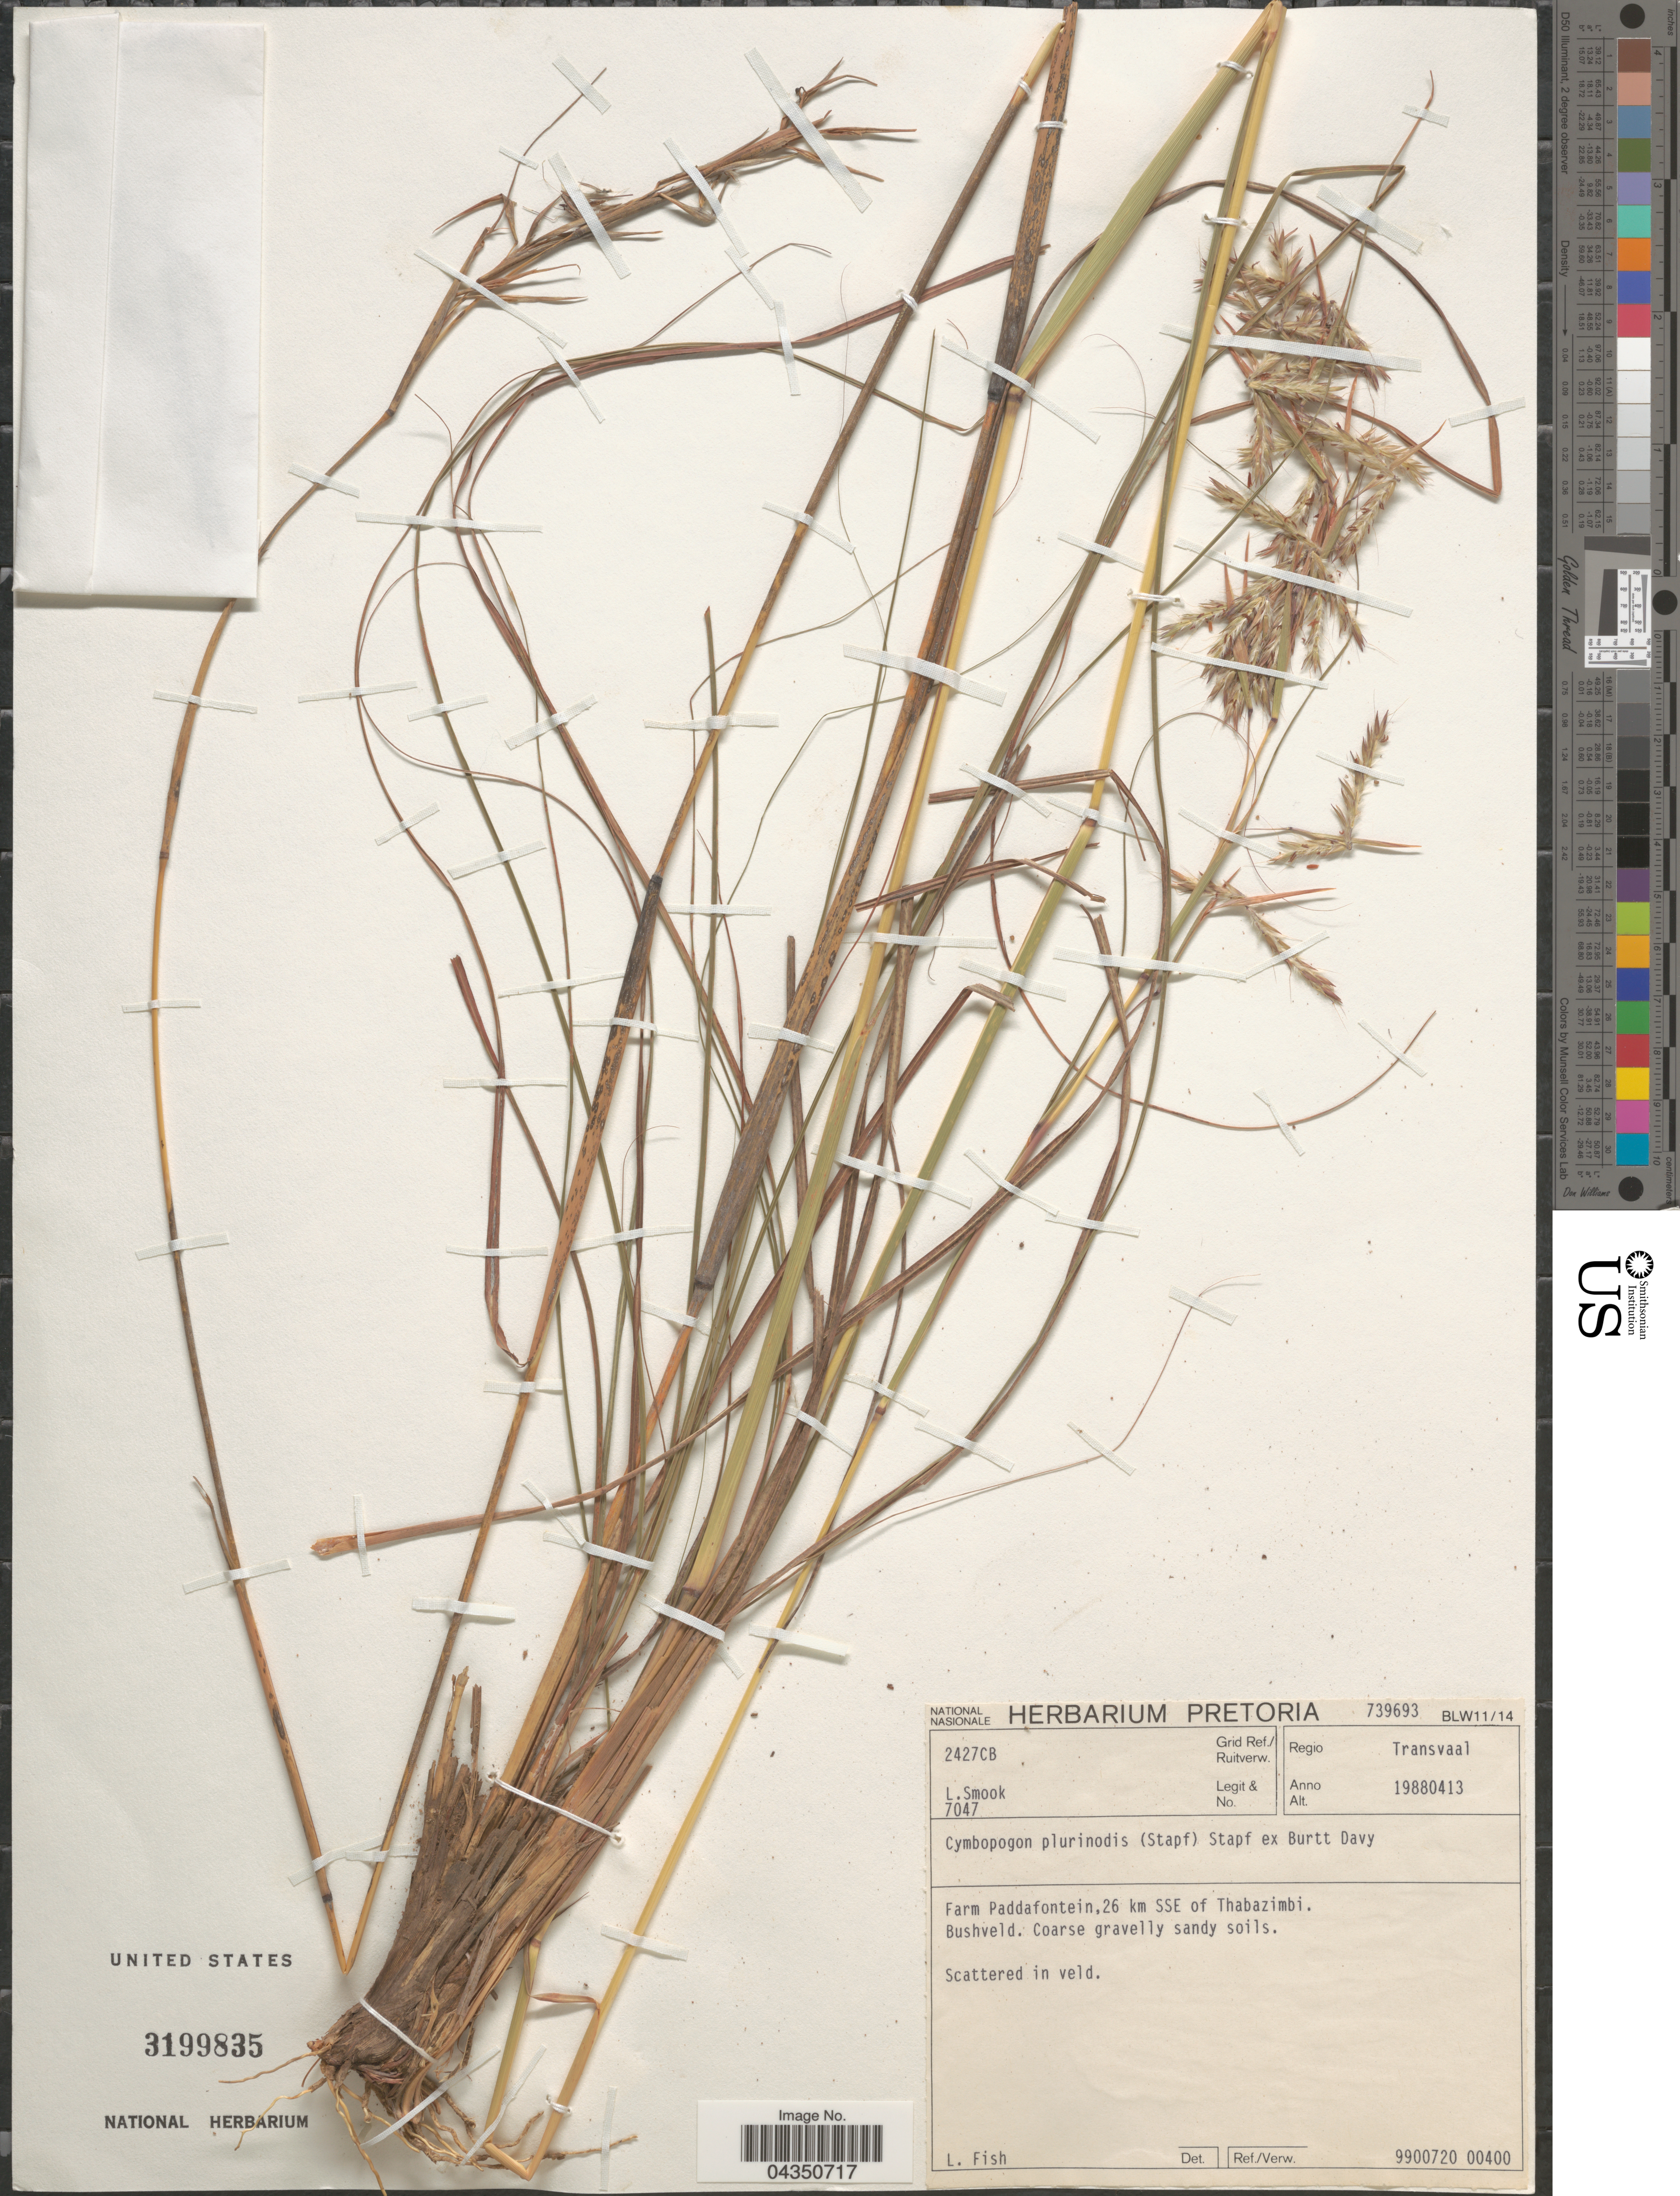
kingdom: Plantae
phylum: Tracheophyta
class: Liliopsida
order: Poales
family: Poaceae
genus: Cymbopogon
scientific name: Cymbopogon pospischillii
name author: (K. Schum.) C.E. Hubb.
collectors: L. Smook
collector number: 7047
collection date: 1988-04-13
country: South Africa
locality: Grid Ref./ Ruitverw. 2427CB. Regio Transvaal. Farm Paddafontein,26 km SSE of Thabazimbi.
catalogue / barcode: US 3199835